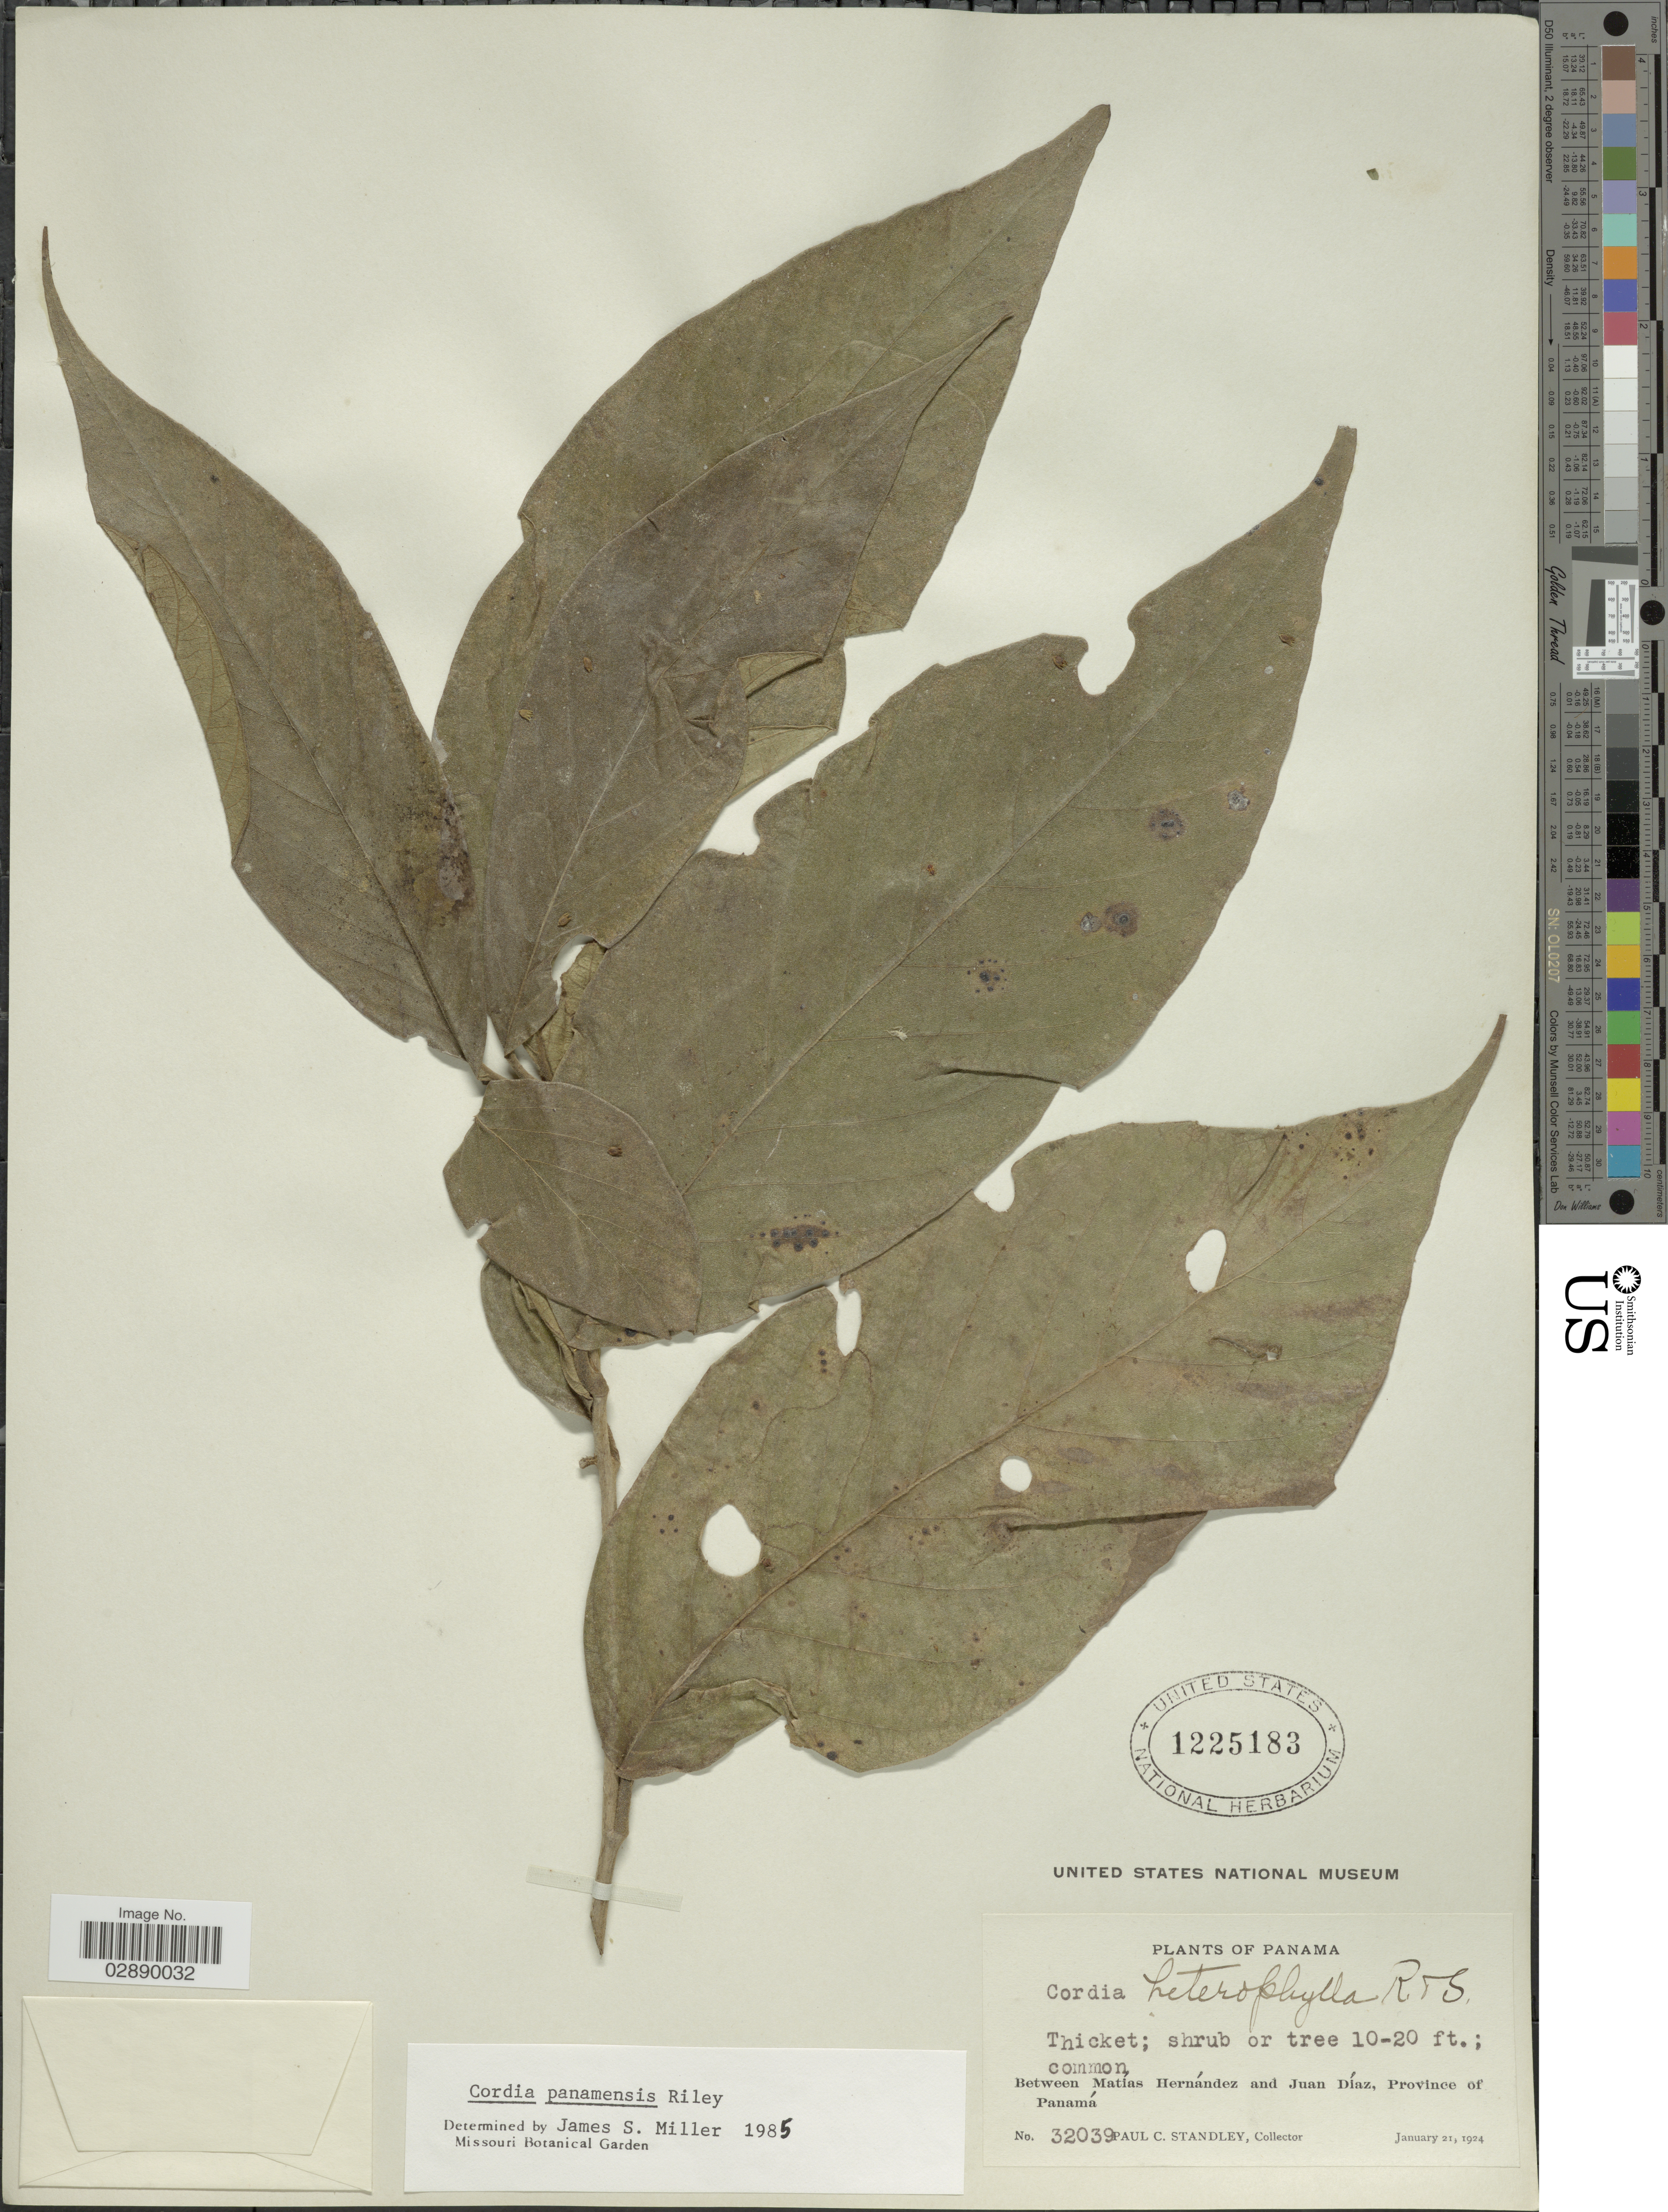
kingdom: Plantae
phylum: Tracheophyta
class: Magnoliopsida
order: Boraginales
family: Cordiaceae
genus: Cordia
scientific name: Cordia panamensis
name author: L. Riley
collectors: P. C. Standley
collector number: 32039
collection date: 1924-01-21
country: Panama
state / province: Panamá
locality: Between Matías Hernández and Juan Díaz, Province of Panamá.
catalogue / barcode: US 1225183